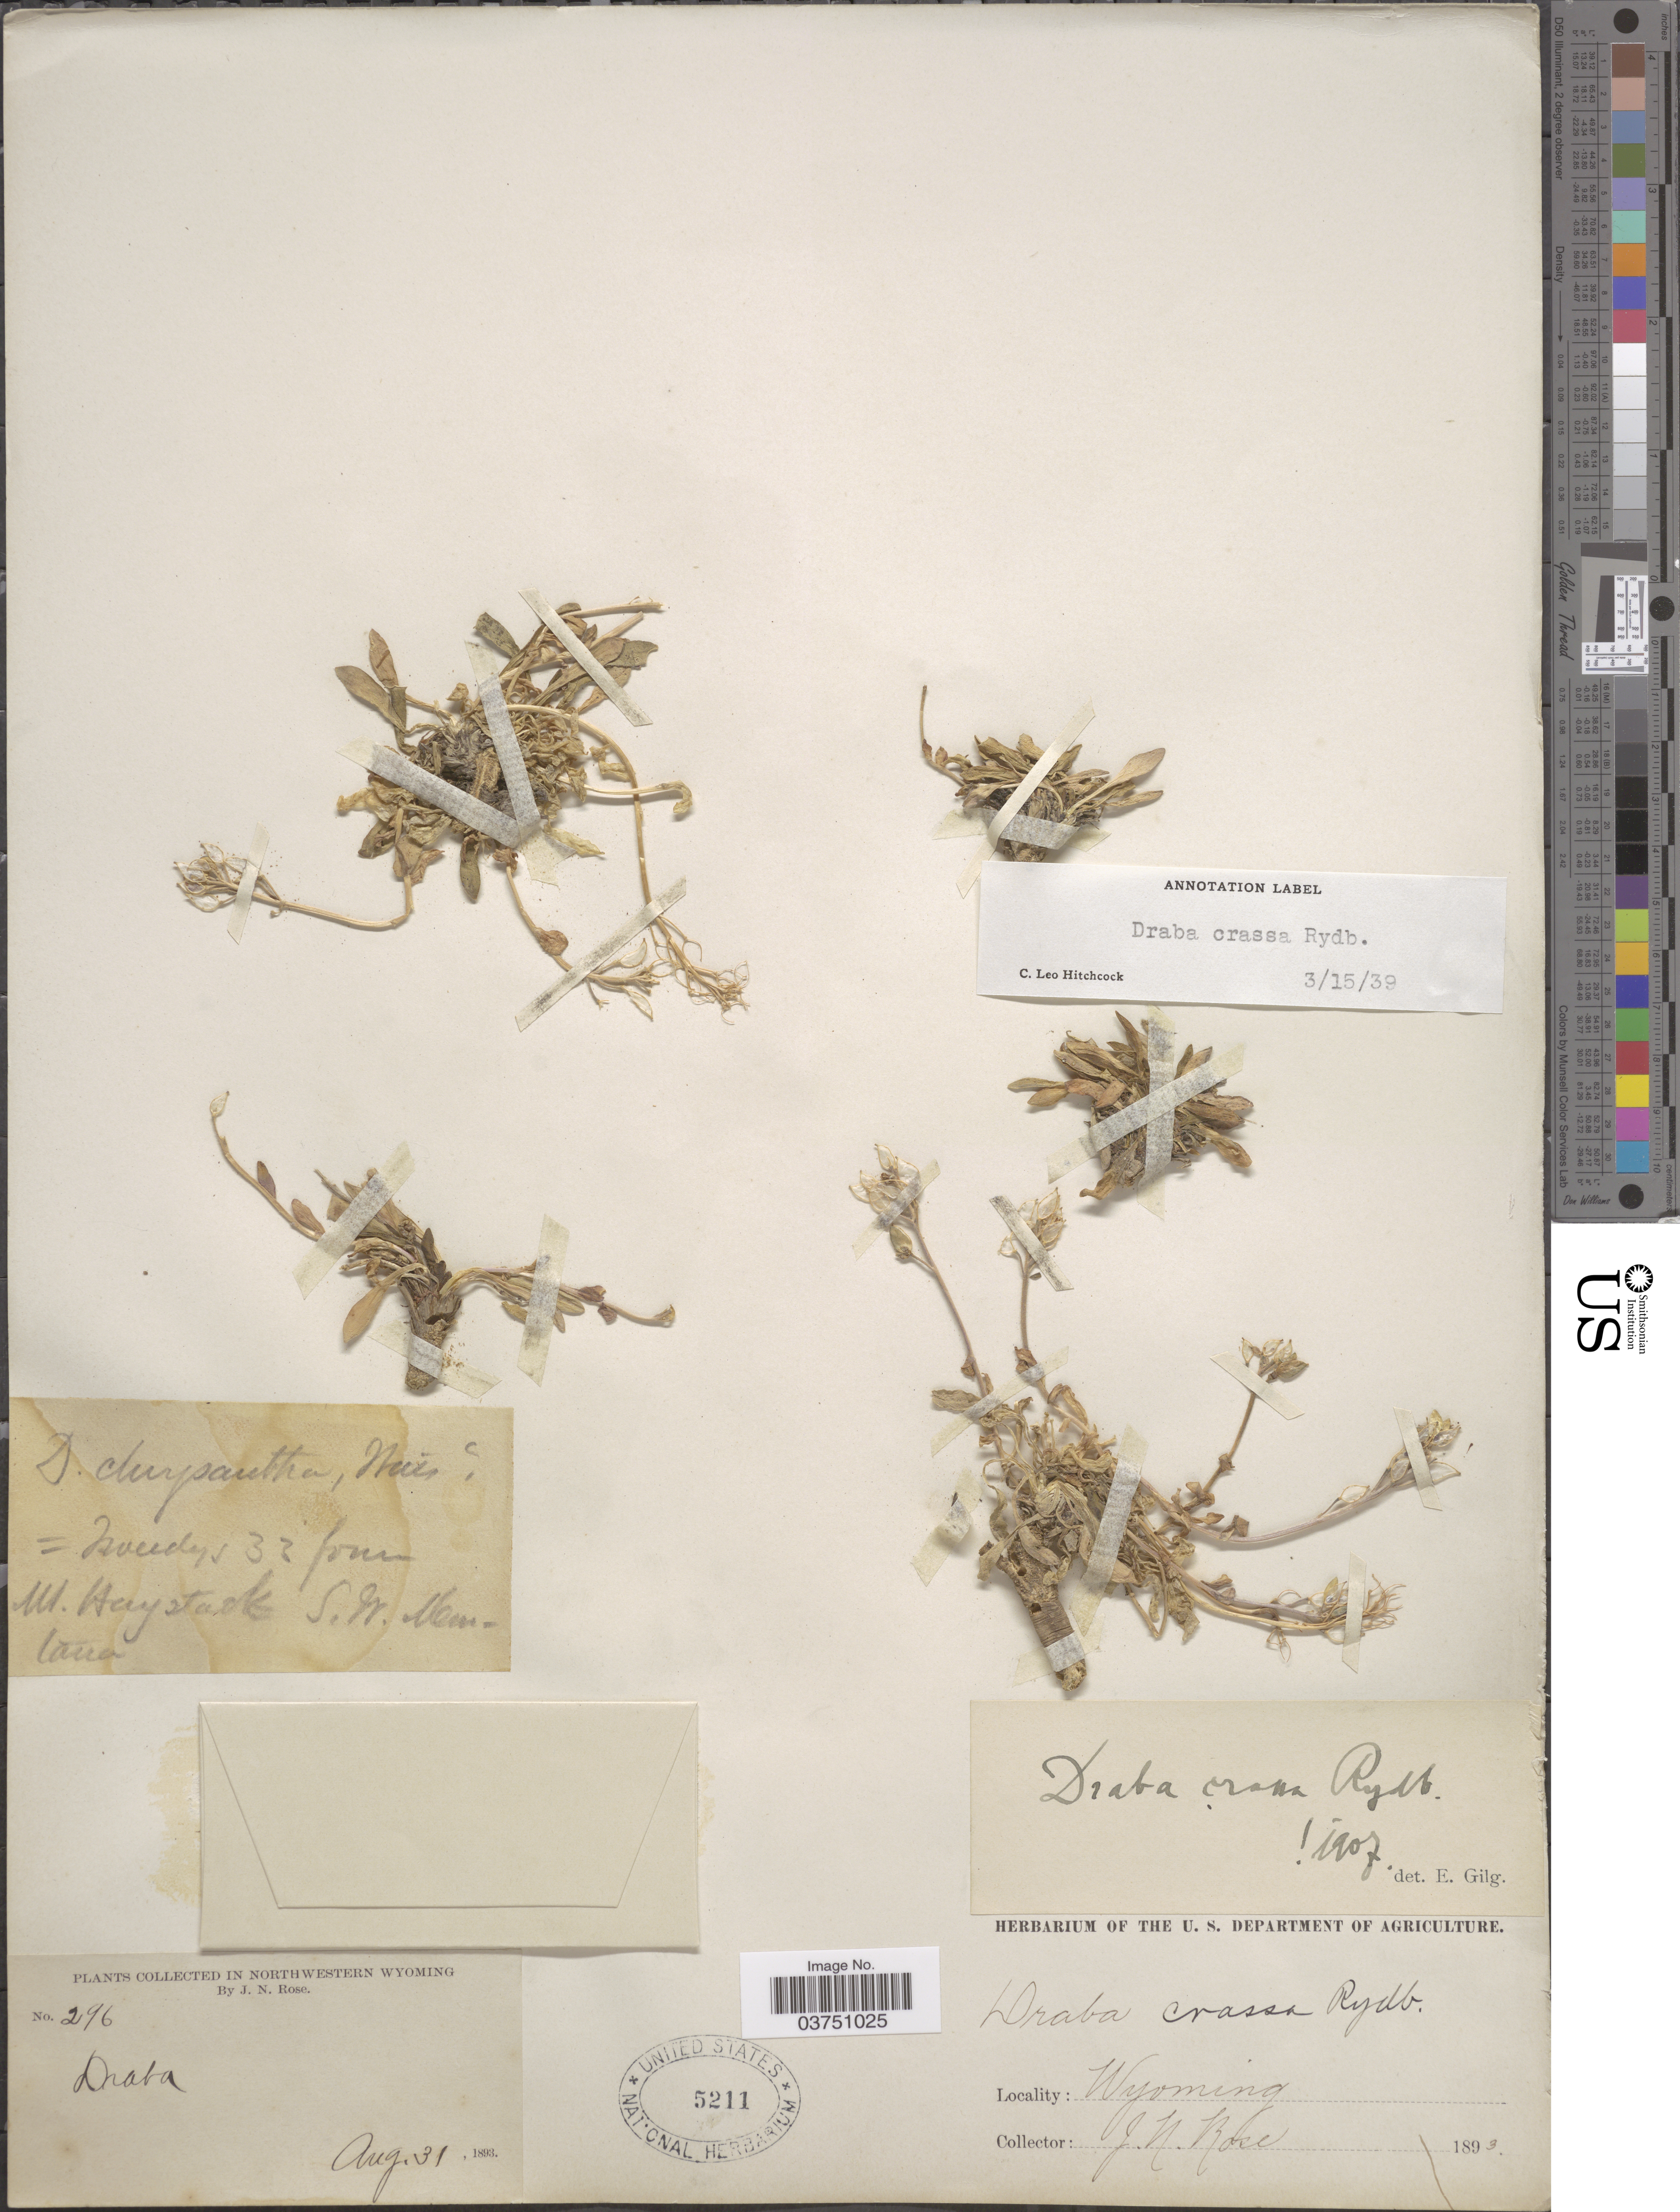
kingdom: Plantae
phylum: Tracheophyta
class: Magnoliopsida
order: Brassicales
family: Brassicaceae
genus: Draba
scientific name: Draba crassa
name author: Rydb.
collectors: J. N. Rose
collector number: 296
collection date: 1893-08-31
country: United States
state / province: Wyoming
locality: Northwestern Wyoming.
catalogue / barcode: US 5211